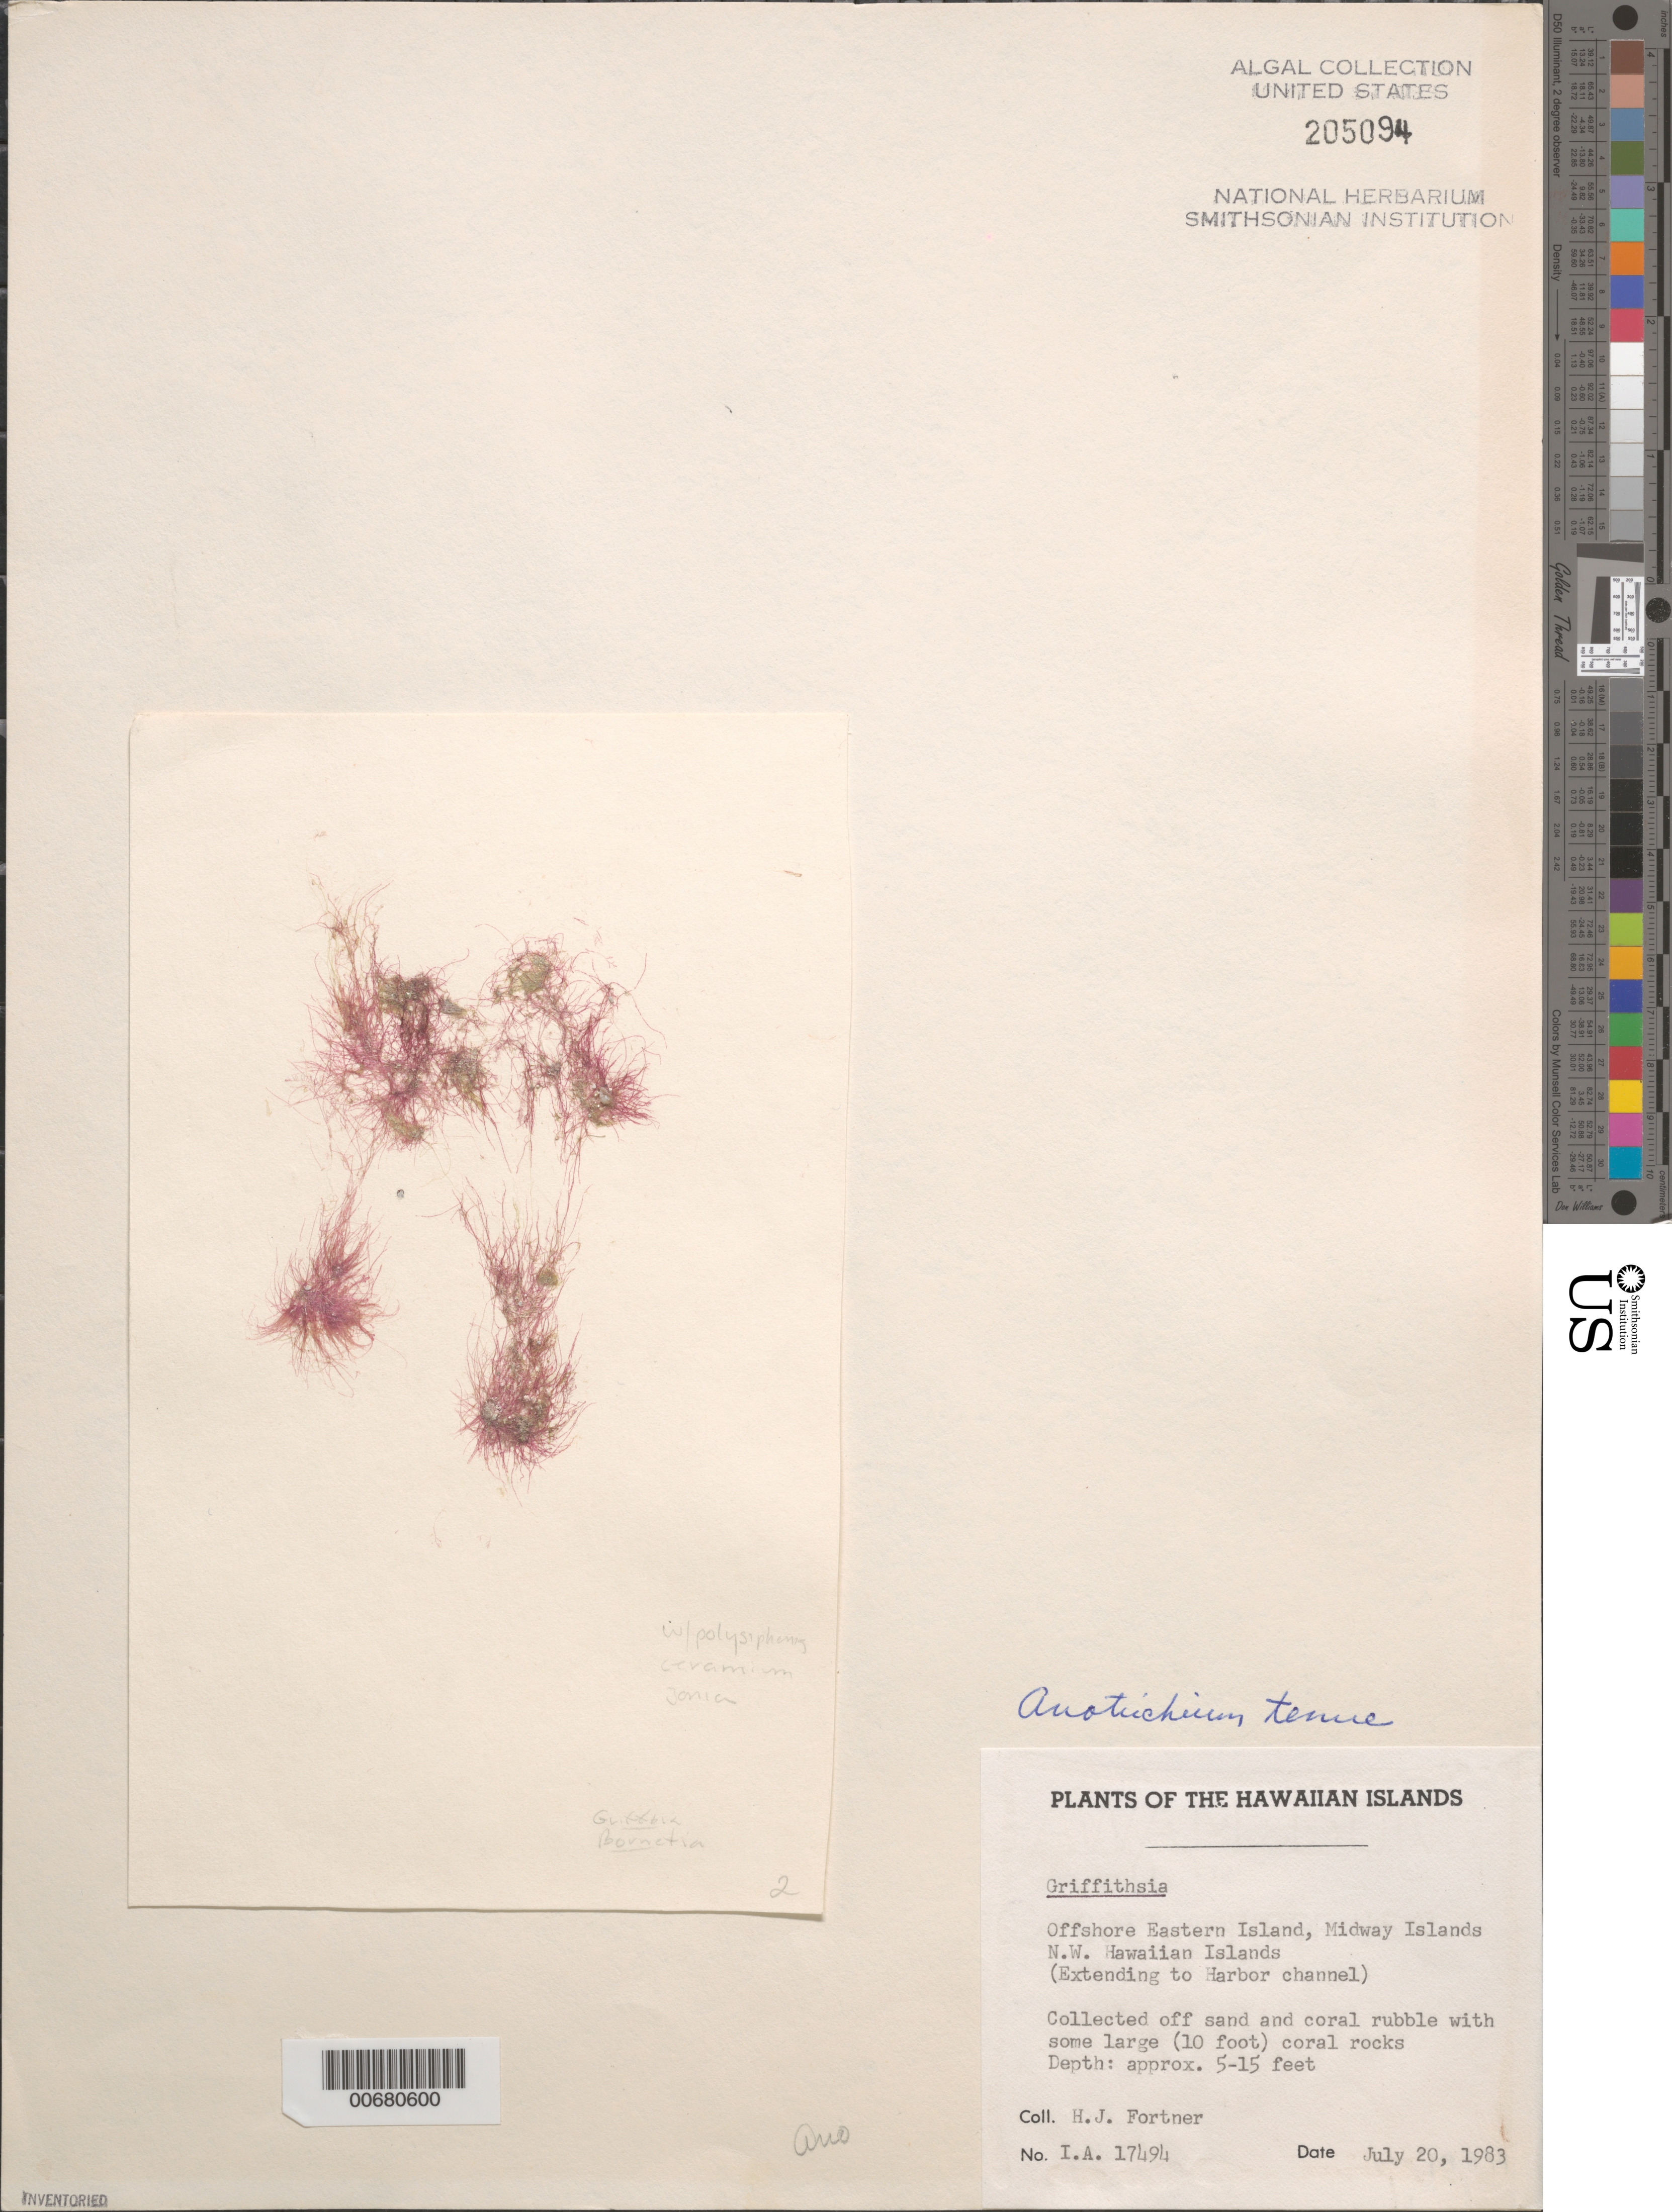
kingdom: Plantae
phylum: Rhodophyta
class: Florideophyceae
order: Ceramiales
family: Wrangeliaceae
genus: Anotrichium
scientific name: Anotrichium tenue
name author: (C. Agardh) Nägeli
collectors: H. Fortner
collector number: IAA 17494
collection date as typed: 20 Jul 1983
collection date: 1983-07-20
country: U.S. Administered Pacific Islands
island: Midway Atoll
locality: Offshore, extending to Harbor Channel, Eastern Islet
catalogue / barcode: US 205094